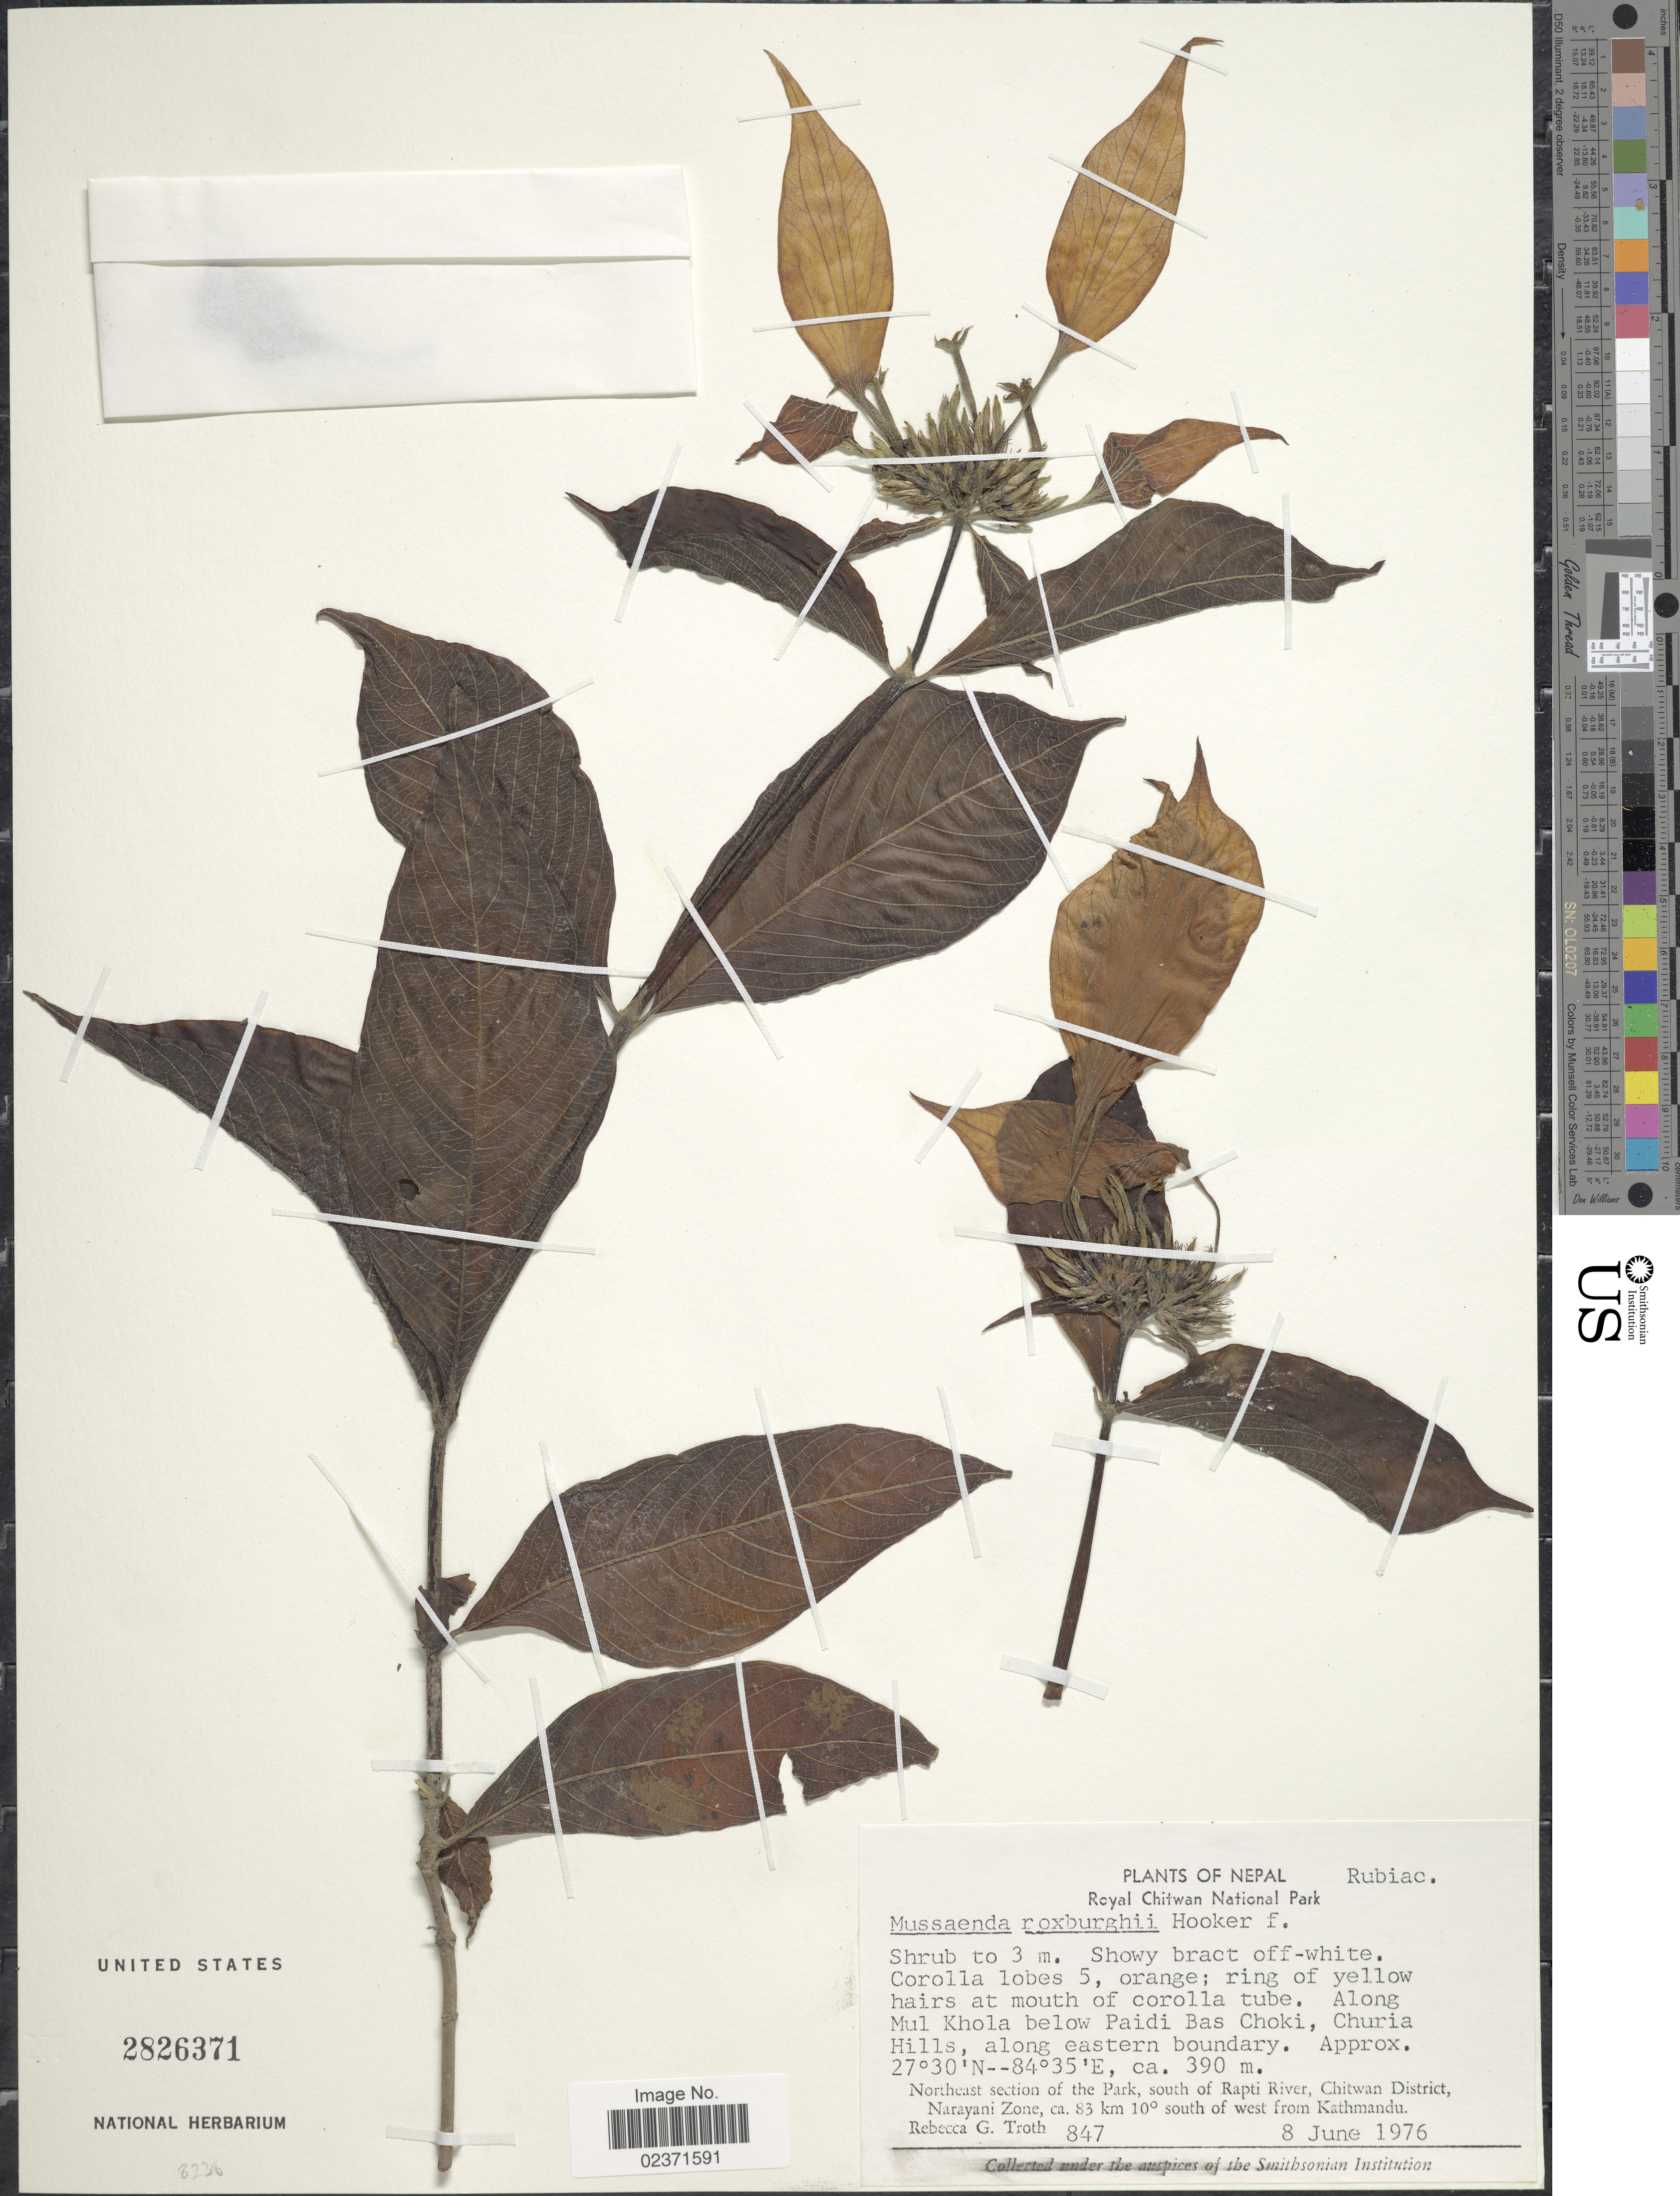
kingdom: Plantae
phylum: Tracheophyta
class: Magnoliopsida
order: Gentianales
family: Rubiaceae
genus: Mussaenda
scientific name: Mussaenda roxburghii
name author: Hook. f.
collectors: R. Troth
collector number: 847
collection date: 1976-06-08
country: Nepal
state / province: Narayani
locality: Royal Chitwan National Park. Along Mul Khola below Paidi Bas Choki, Churia Hills, along eastern boundary. Northeast section of the Park, south of Rapti River, Chitwan District, Narayani Zone, ca. 83 km 10º south west from Kathmandu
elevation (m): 390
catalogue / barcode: US 2826371